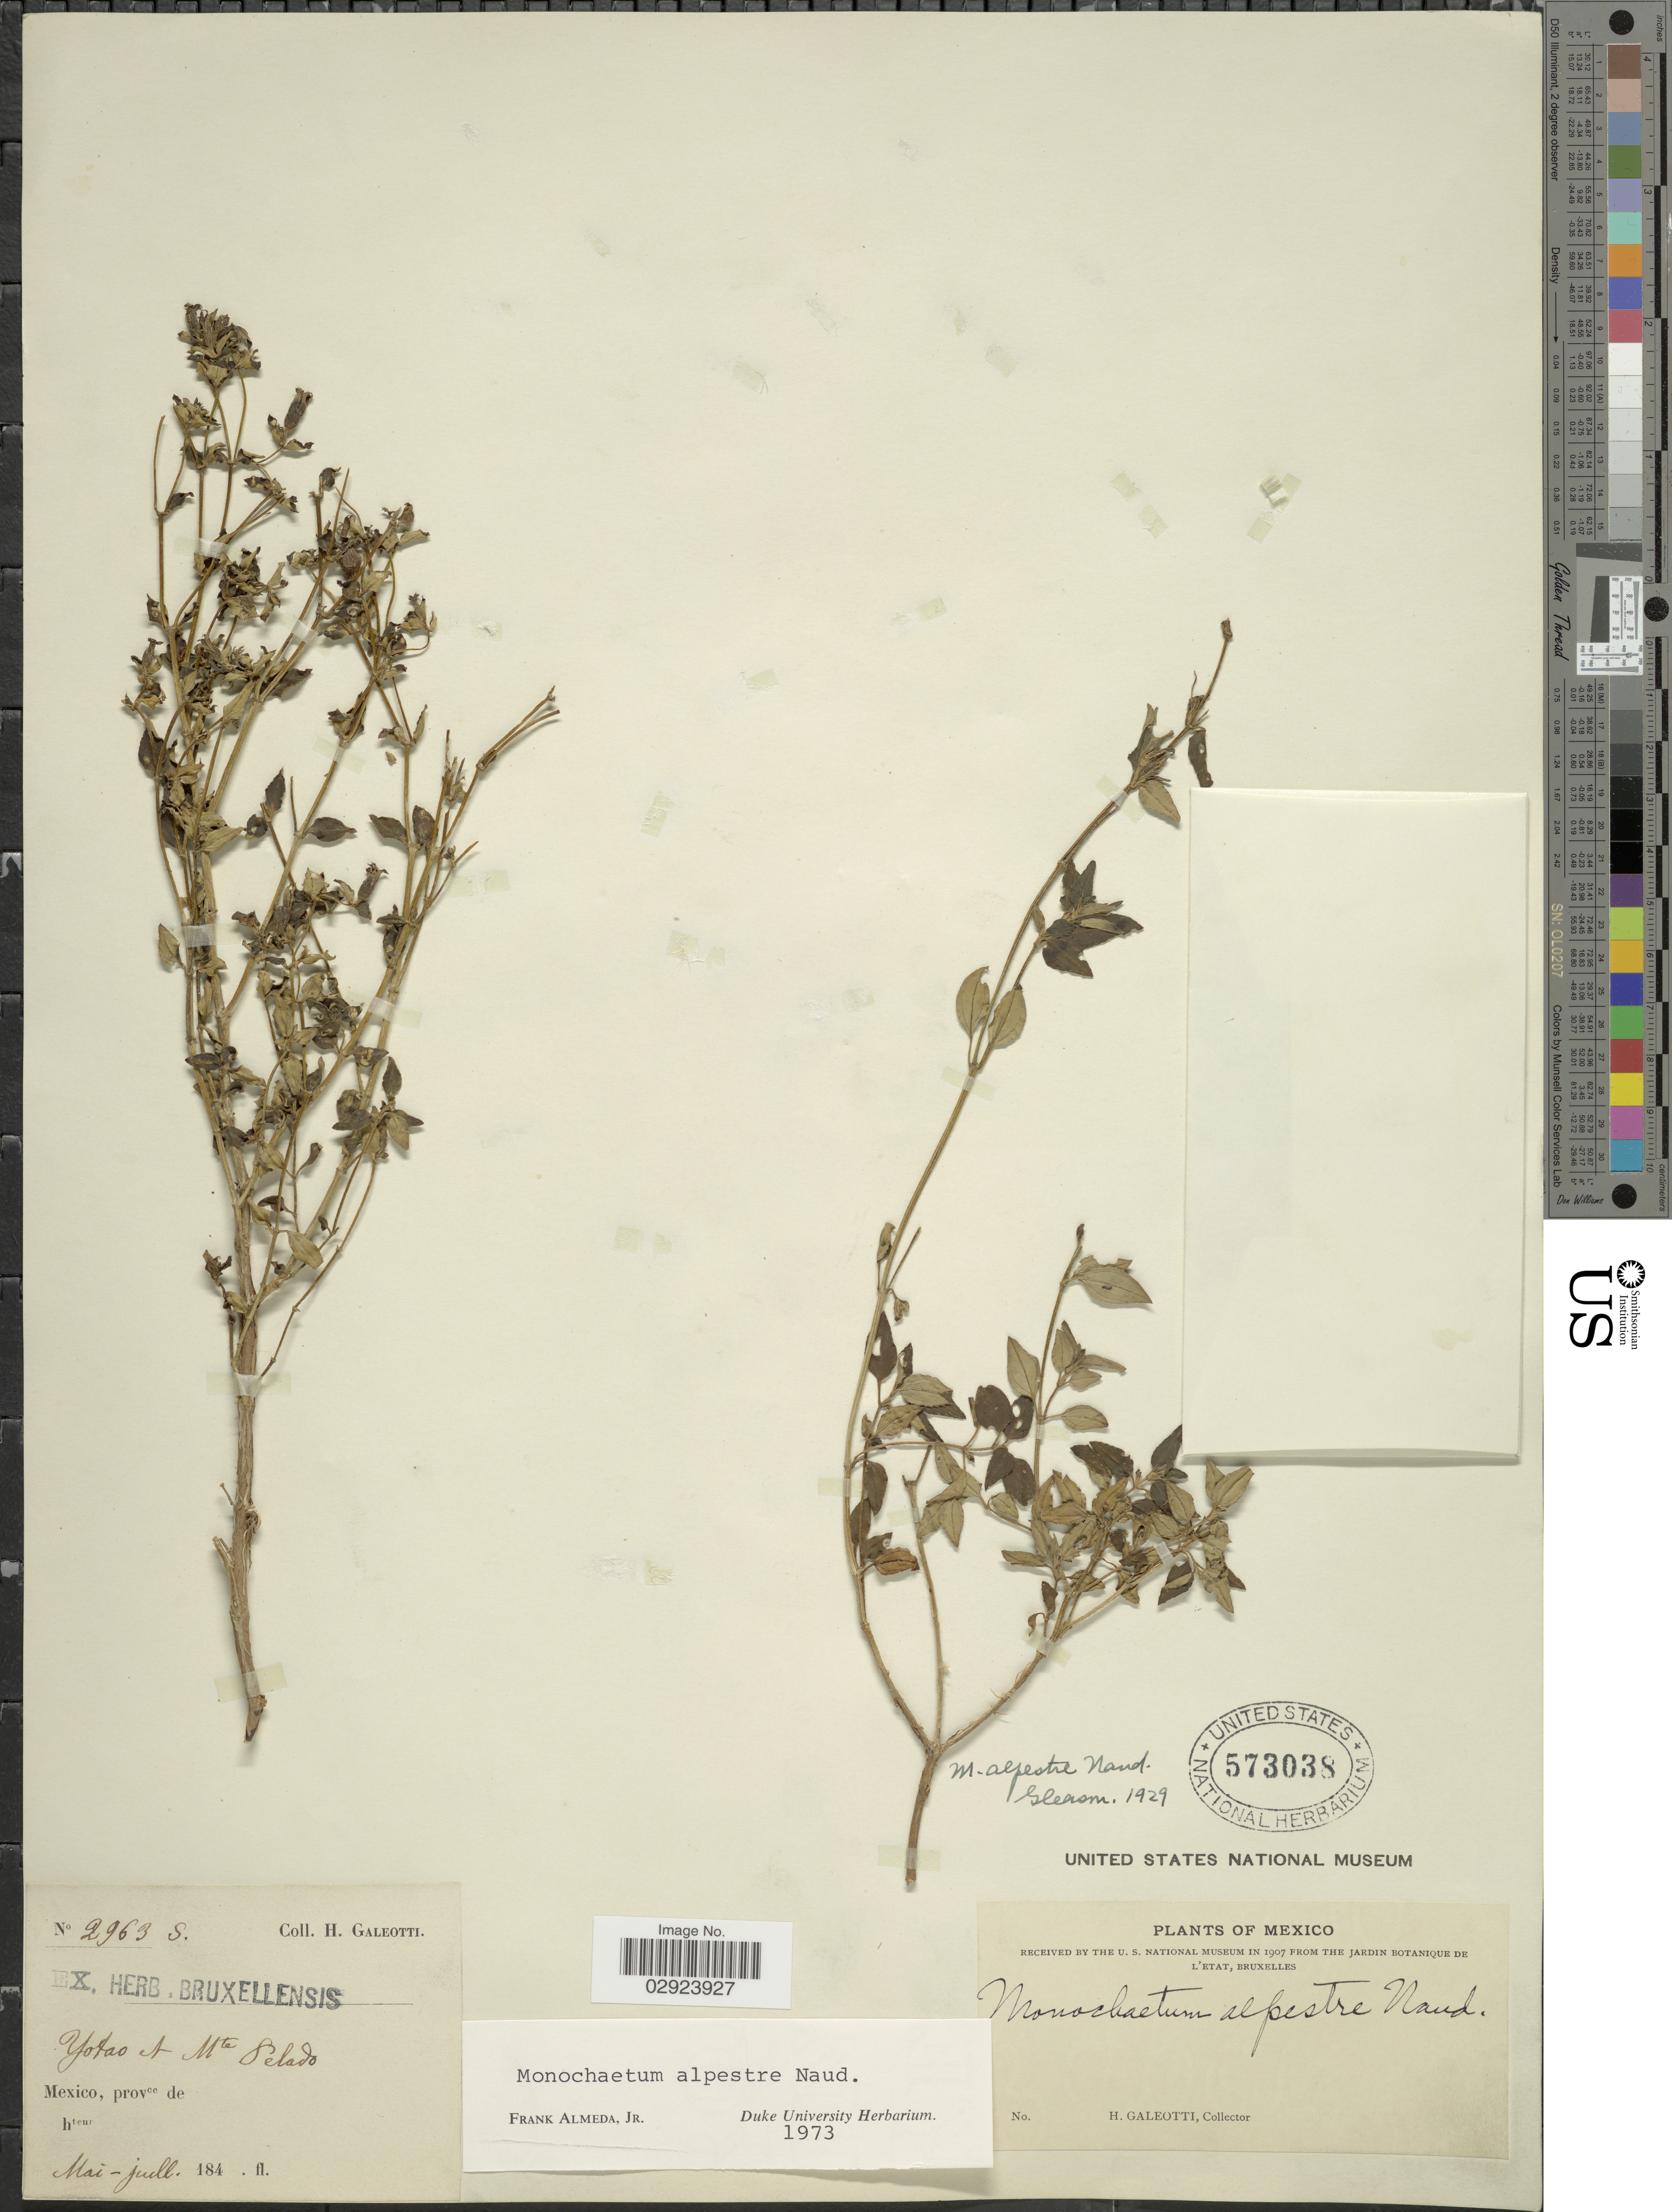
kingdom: Plantae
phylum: Tracheophyta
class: Magnoliopsida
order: Myrtales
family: Melastomataceae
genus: Monochaetum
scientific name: Monochaetum alpestre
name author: Naudin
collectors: H. G. Galeotti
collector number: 2963S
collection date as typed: mai 184 - jull 184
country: Mexico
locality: Yotao et Mt. Selado.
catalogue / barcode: US 573038